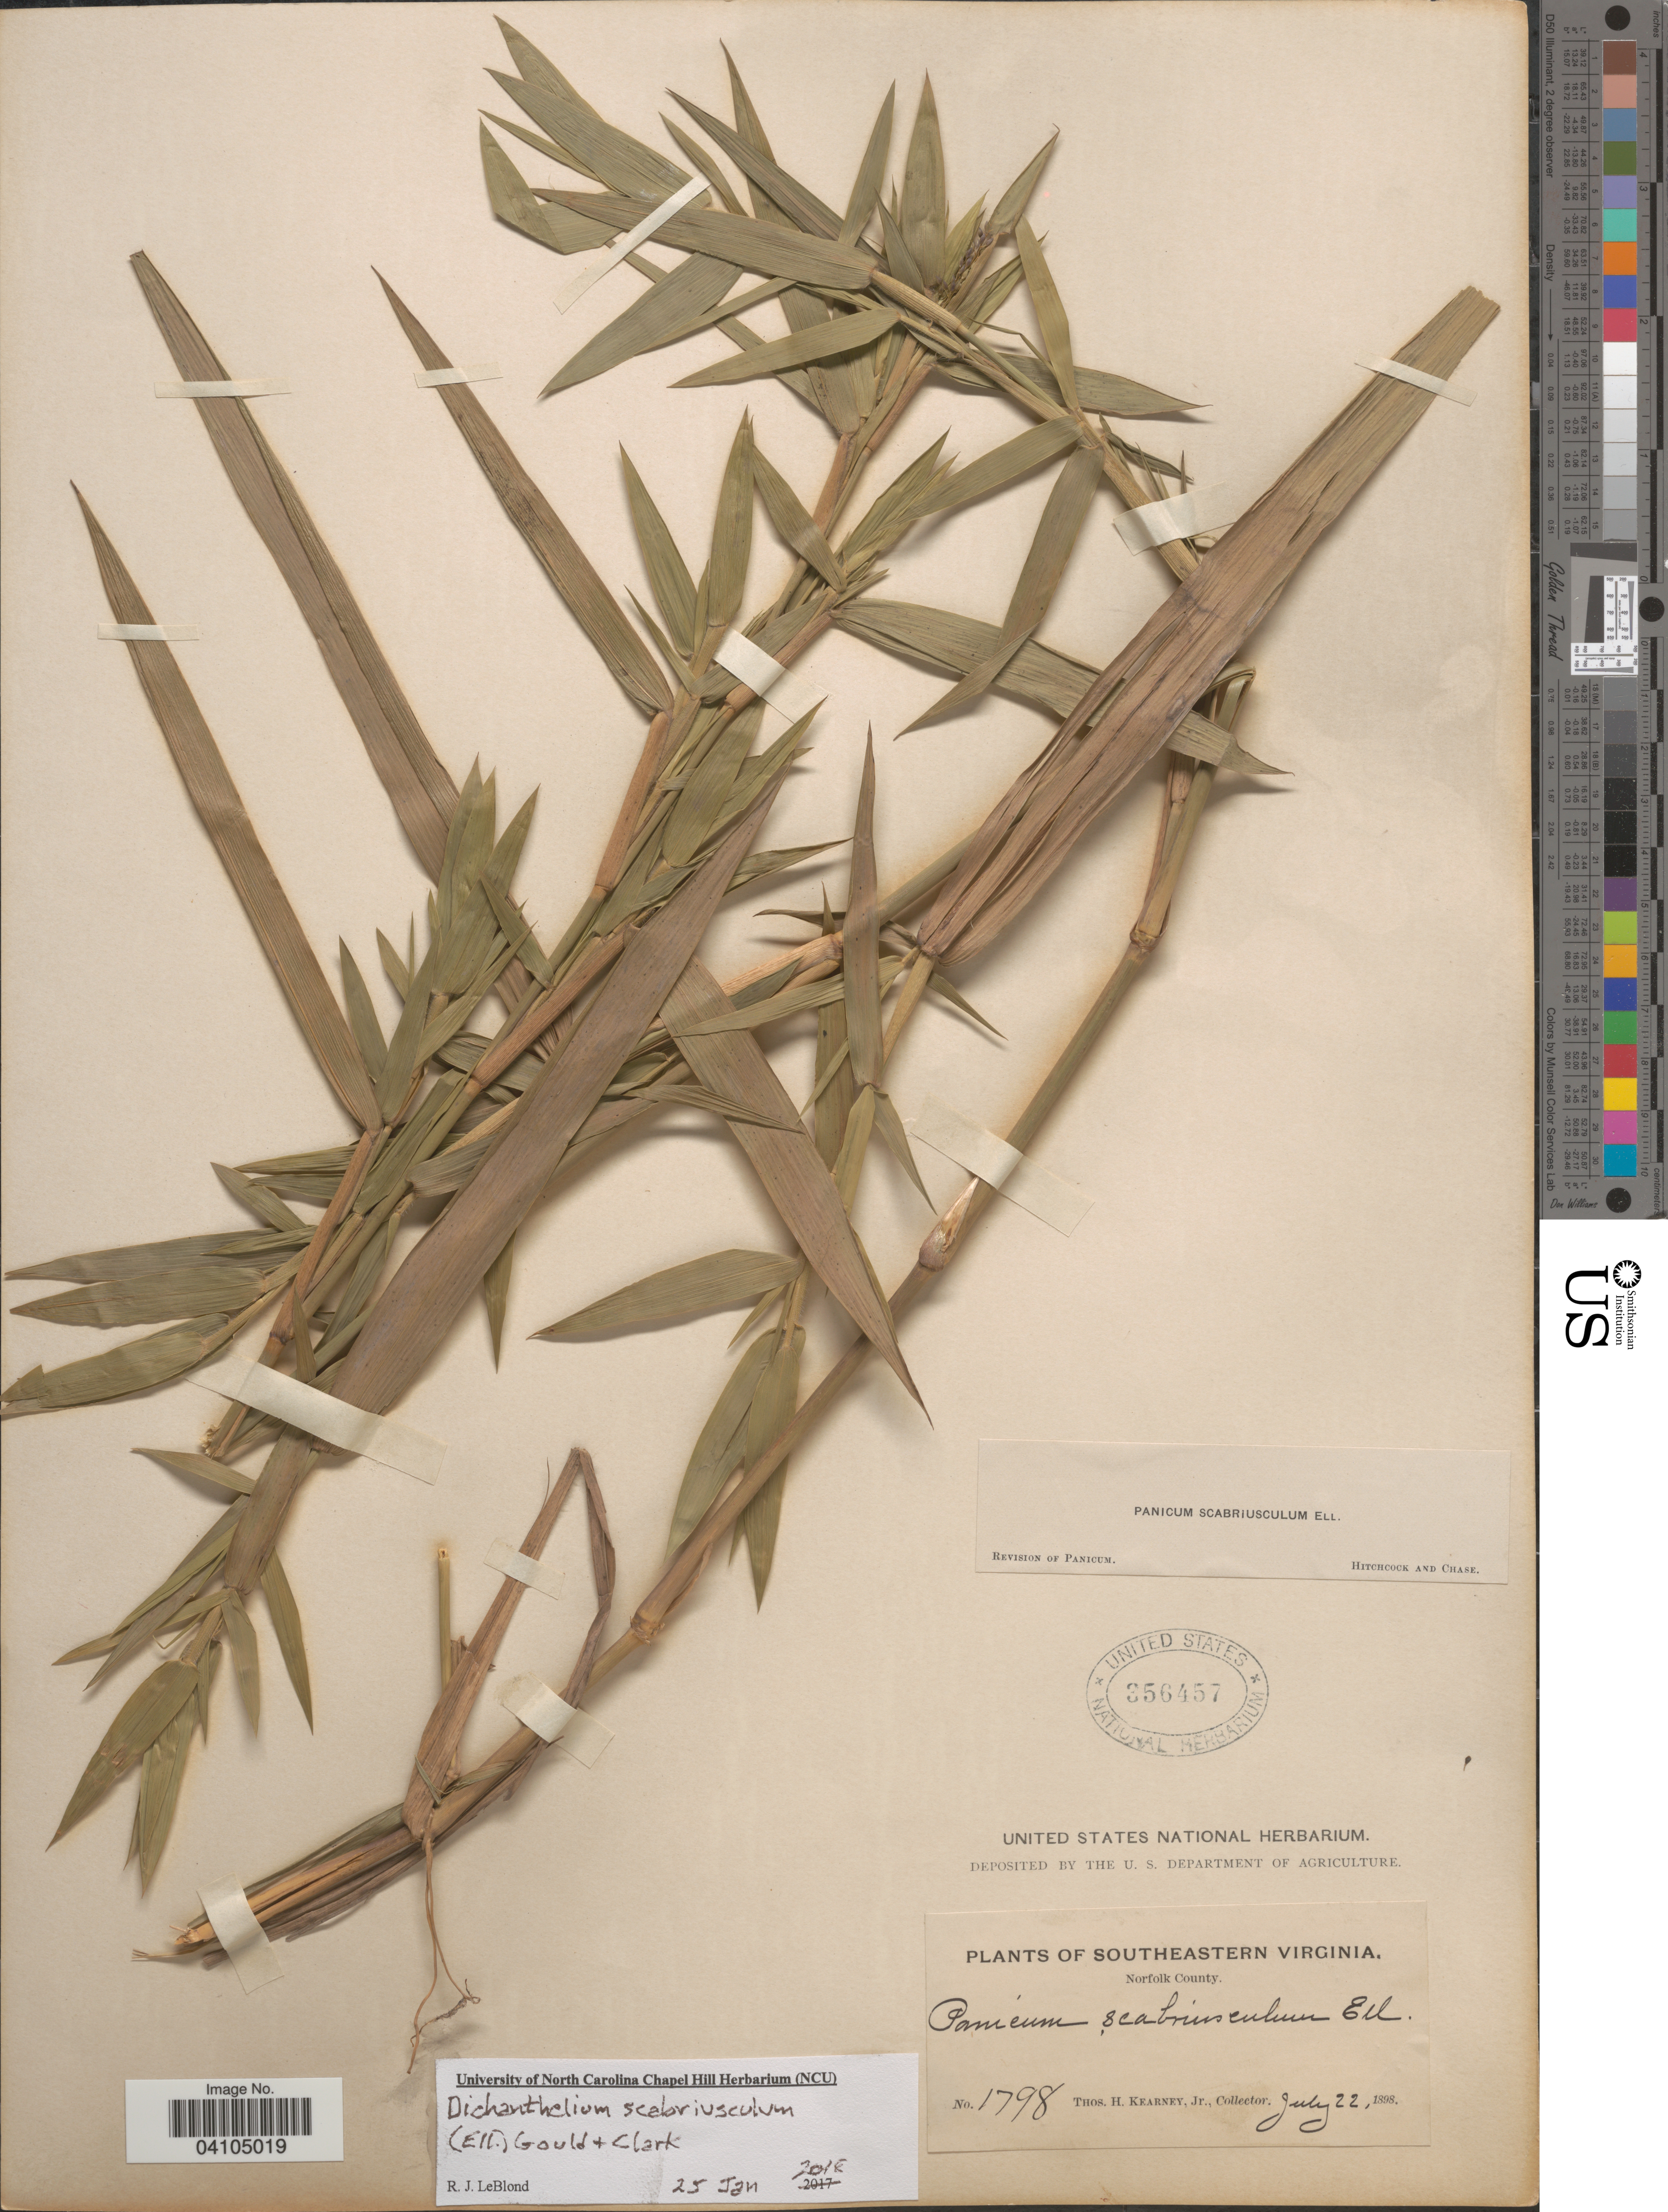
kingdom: Plantae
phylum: Tracheophyta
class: Liliopsida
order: Poales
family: Poaceae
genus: Dichanthelium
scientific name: Dichanthelium scabriusculum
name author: (Elliott) Gould & C.A. Clark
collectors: T. H. Kearney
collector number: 1798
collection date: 1898-07-22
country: United States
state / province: Virginia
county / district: City of Norfolk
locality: Southeastern Virginia. Norfolk County.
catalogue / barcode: US 356457